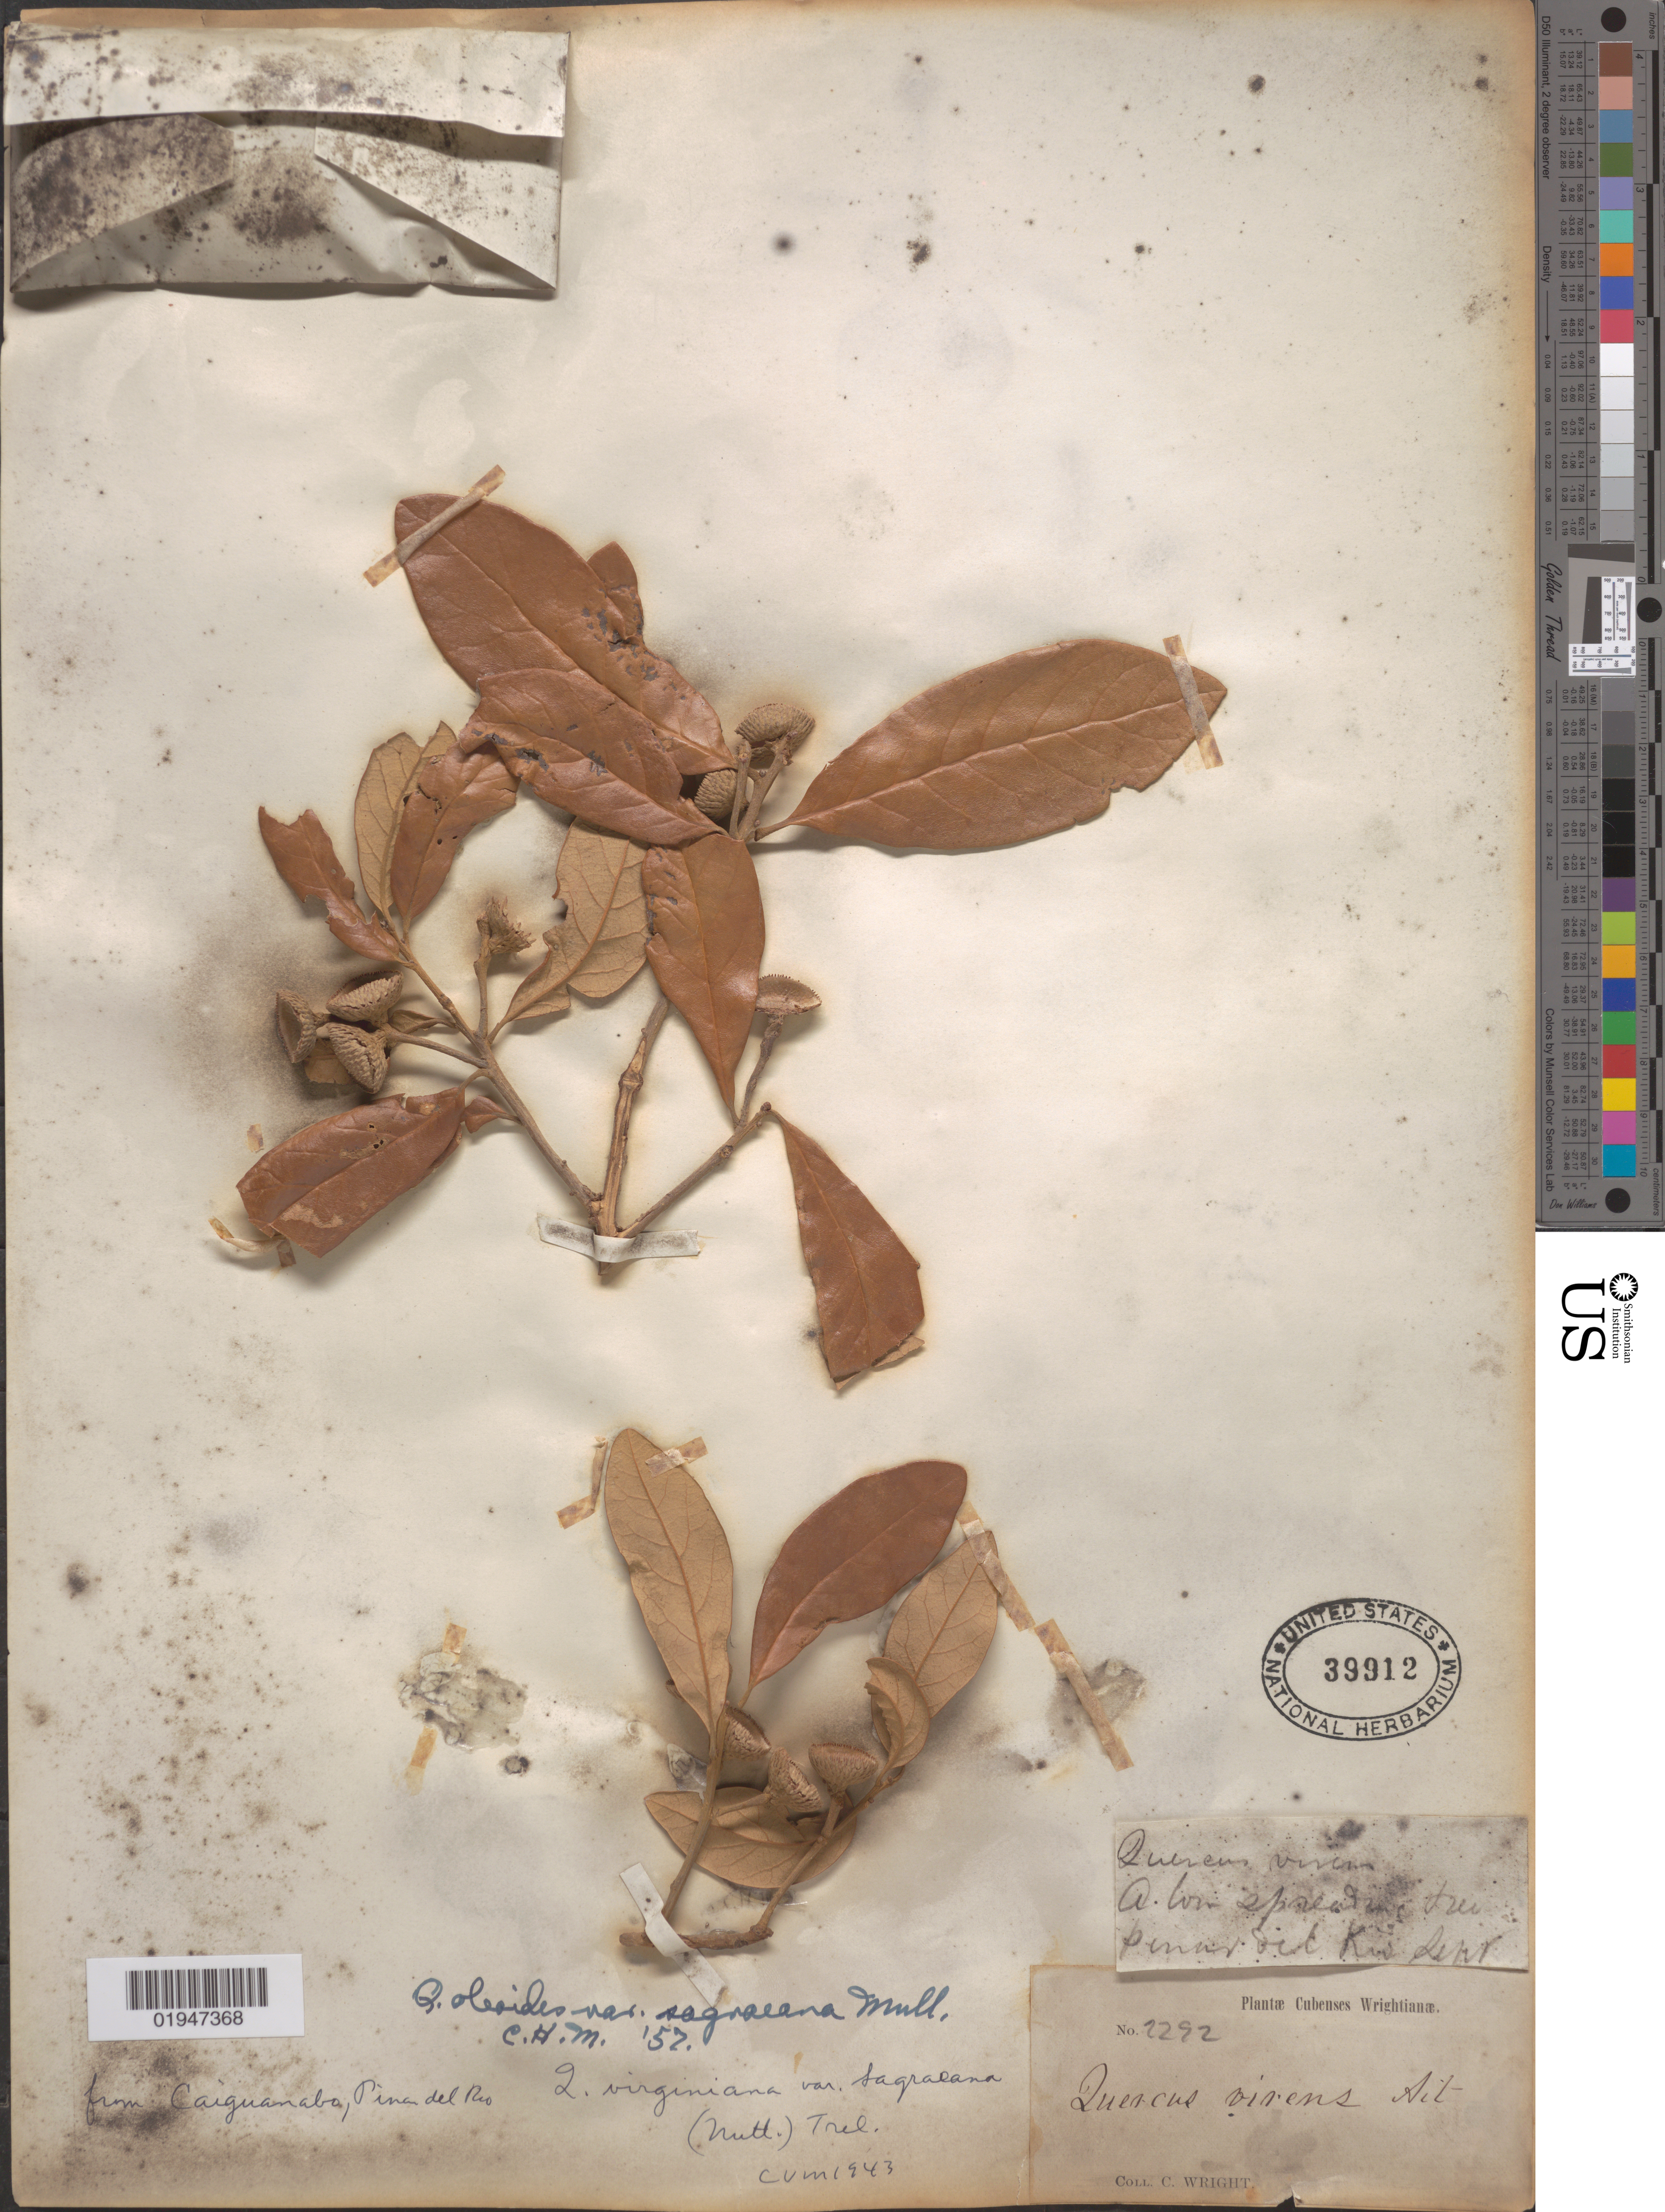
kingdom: Plantae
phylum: Tracheophyta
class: Magnoliopsida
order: Fagales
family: Fagaceae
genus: Quercus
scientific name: Quercus oleoides var. sagraeana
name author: Schltdl. & Cham.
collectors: C. Wright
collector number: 2292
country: Cuba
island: Cuba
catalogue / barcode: US 39912